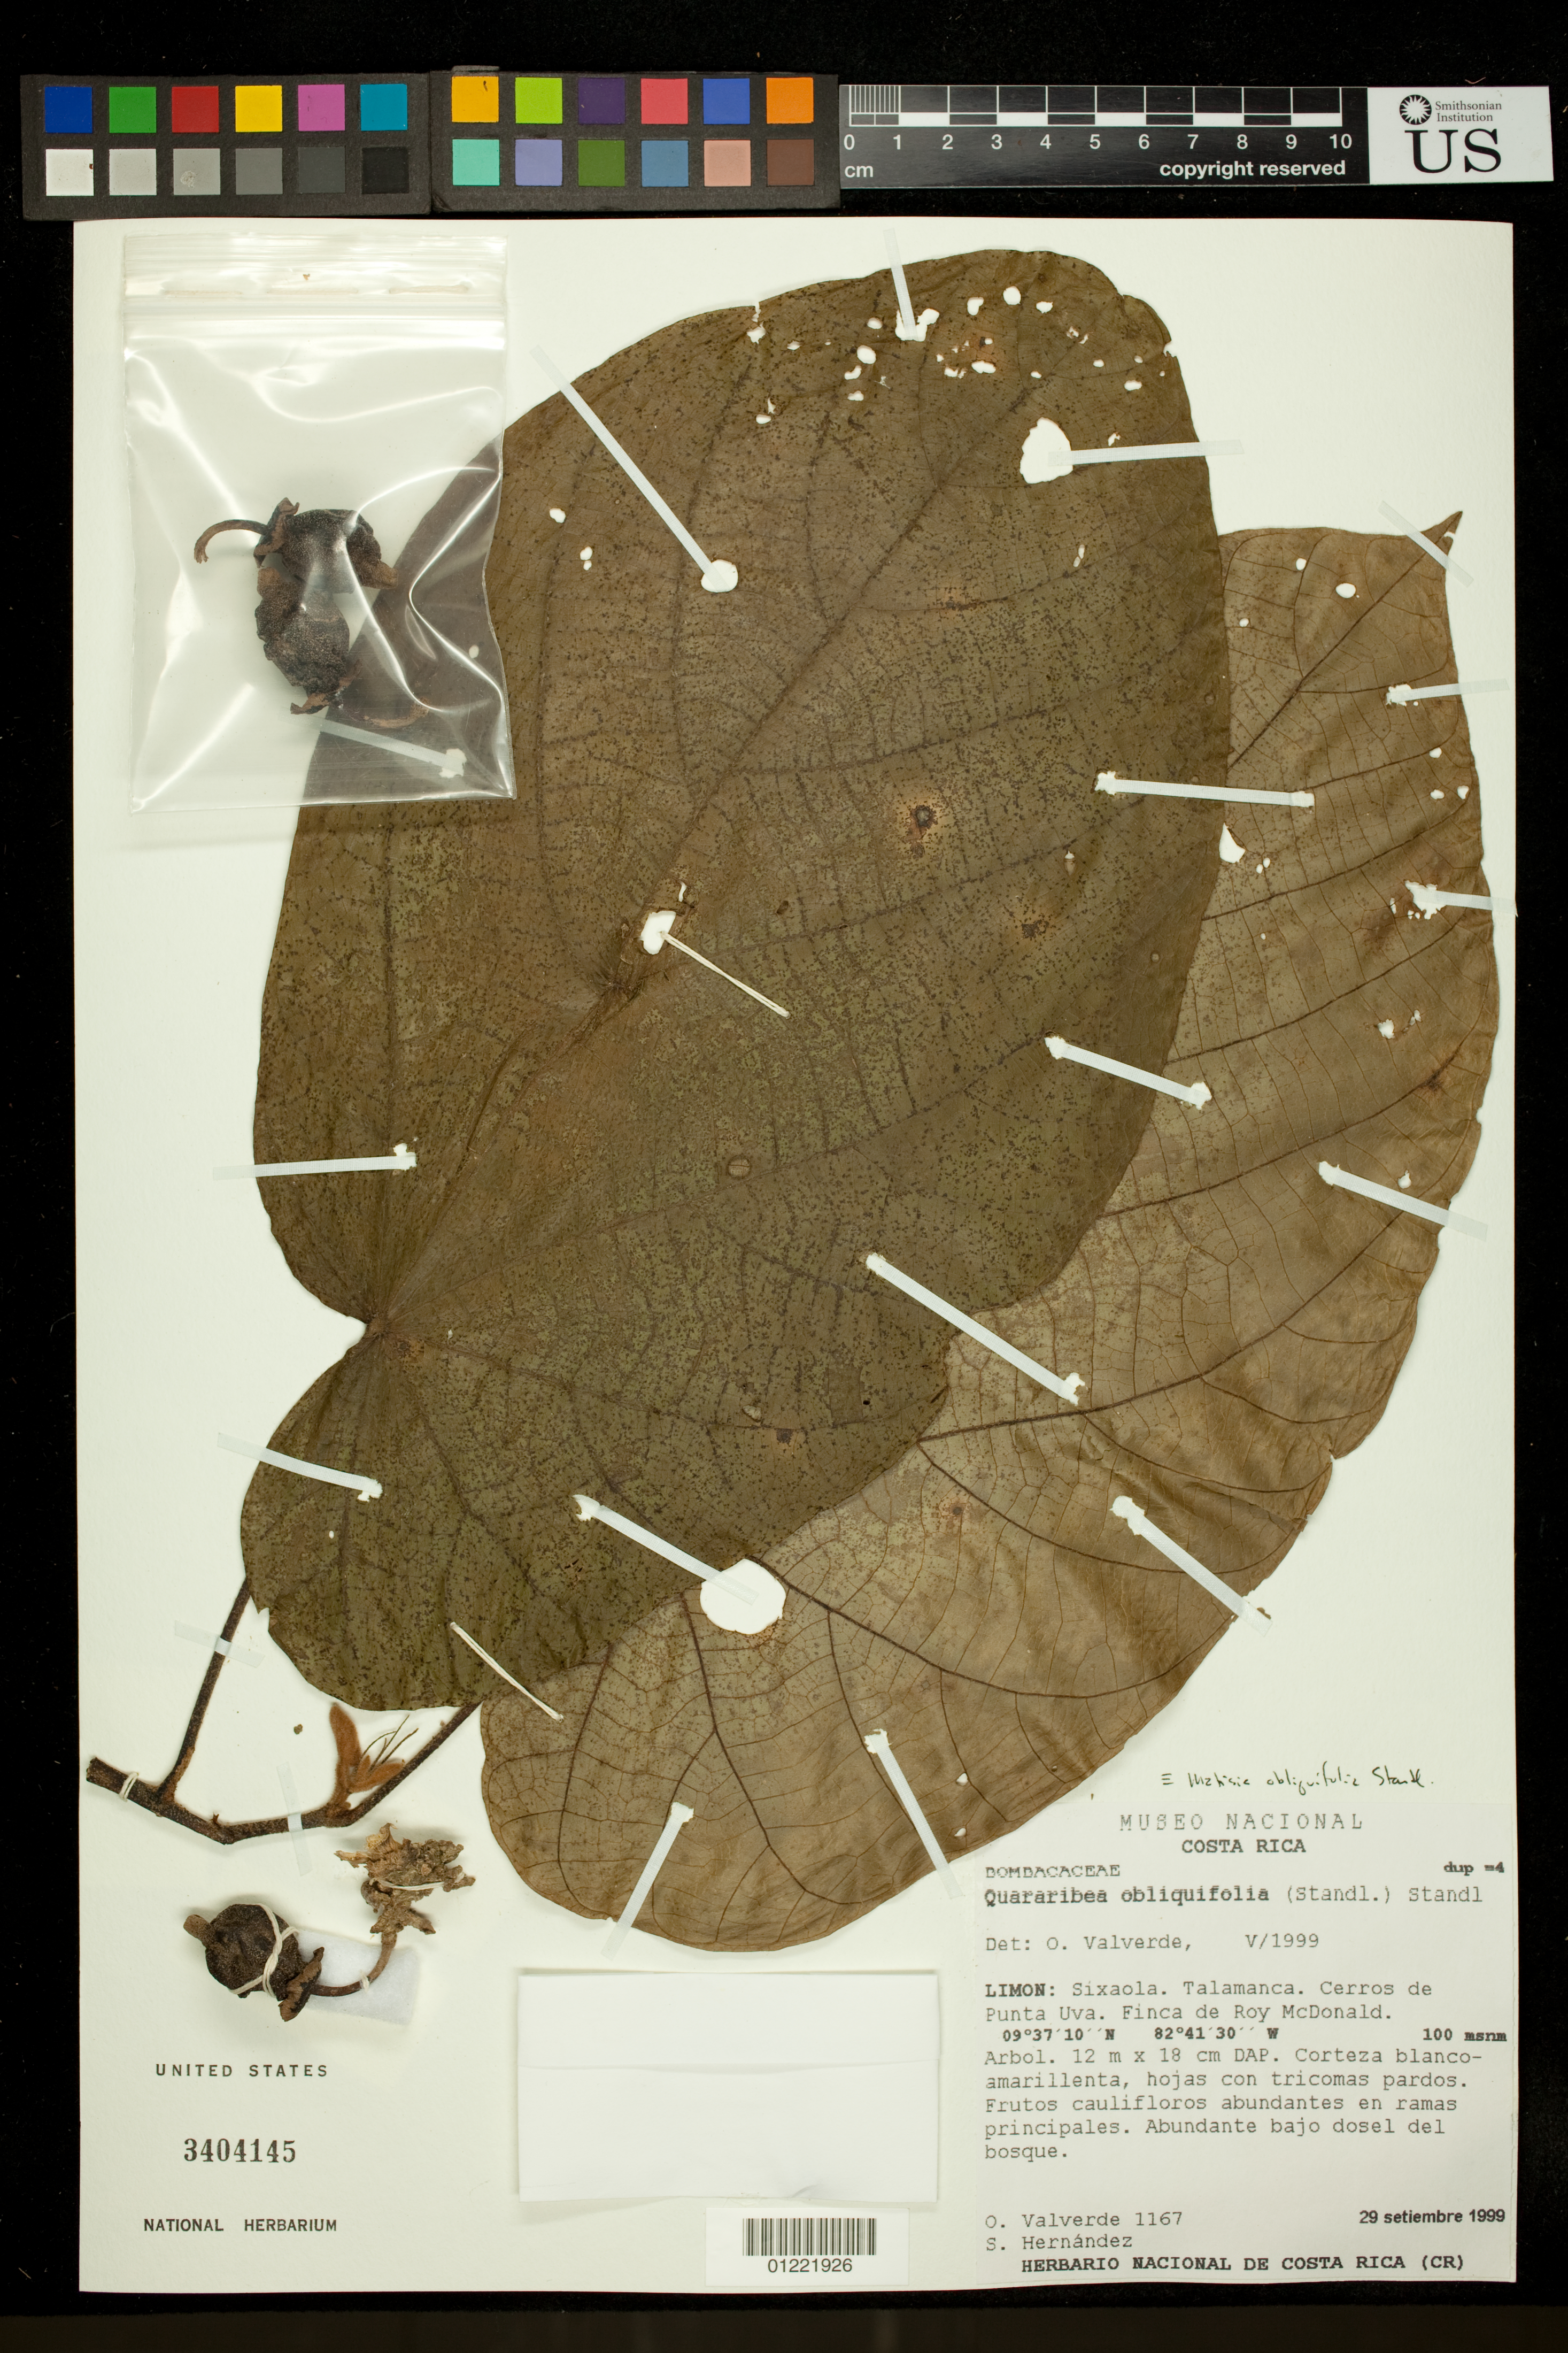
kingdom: Plantae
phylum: Tracheophyta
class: Magnoliopsida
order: Malvales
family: Malvaceae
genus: Matisia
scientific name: Matisia oblongifolia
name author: Poepp. & Endl.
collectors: O. Valverde & S. Hernández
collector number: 1167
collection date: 1999-09-29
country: Costa Rica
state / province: Limón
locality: Sixaola. Talamanca. Cerros de Punta Uva. finca de Roy McDonald.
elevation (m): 100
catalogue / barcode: US 3404145